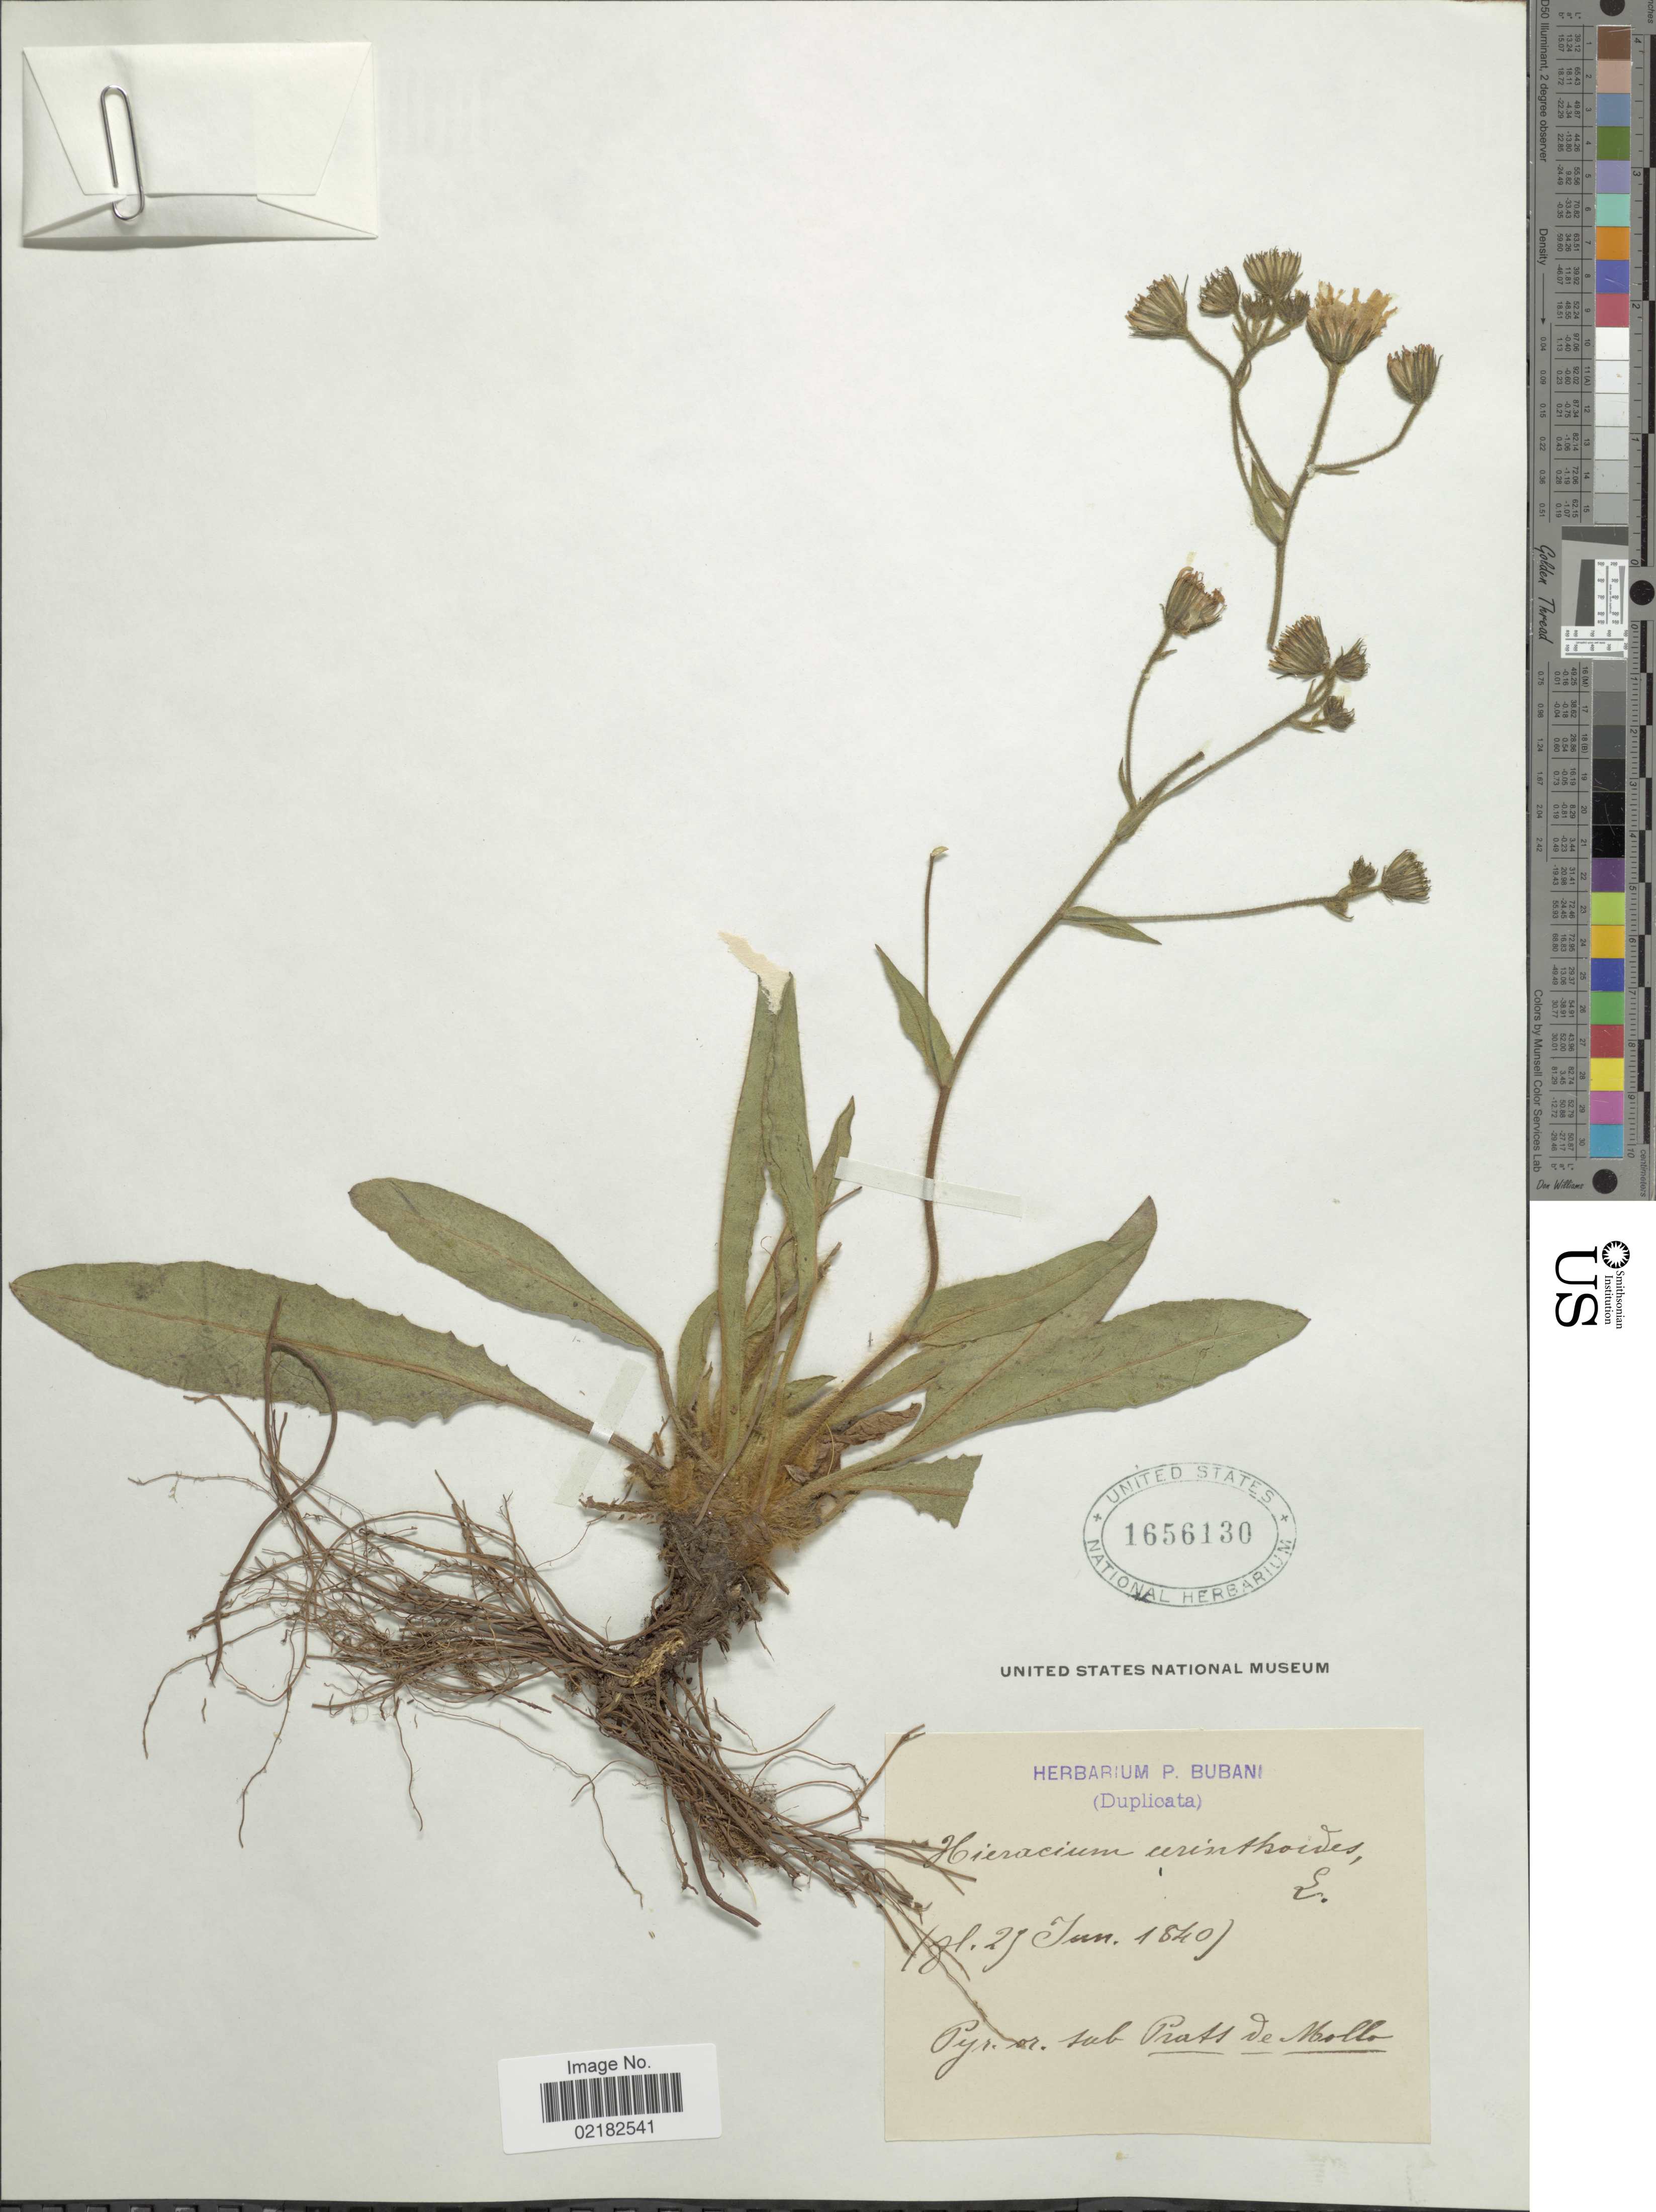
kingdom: Plantae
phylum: Tracheophyta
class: Magnoliopsida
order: Asterales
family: Asteraceae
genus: Hieracium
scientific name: Hieracium cerinthoides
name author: L.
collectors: ex herb. P. Bubani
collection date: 1840-06-29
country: France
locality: Pyr. or. sub Pratt de Mollo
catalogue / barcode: US 1656130